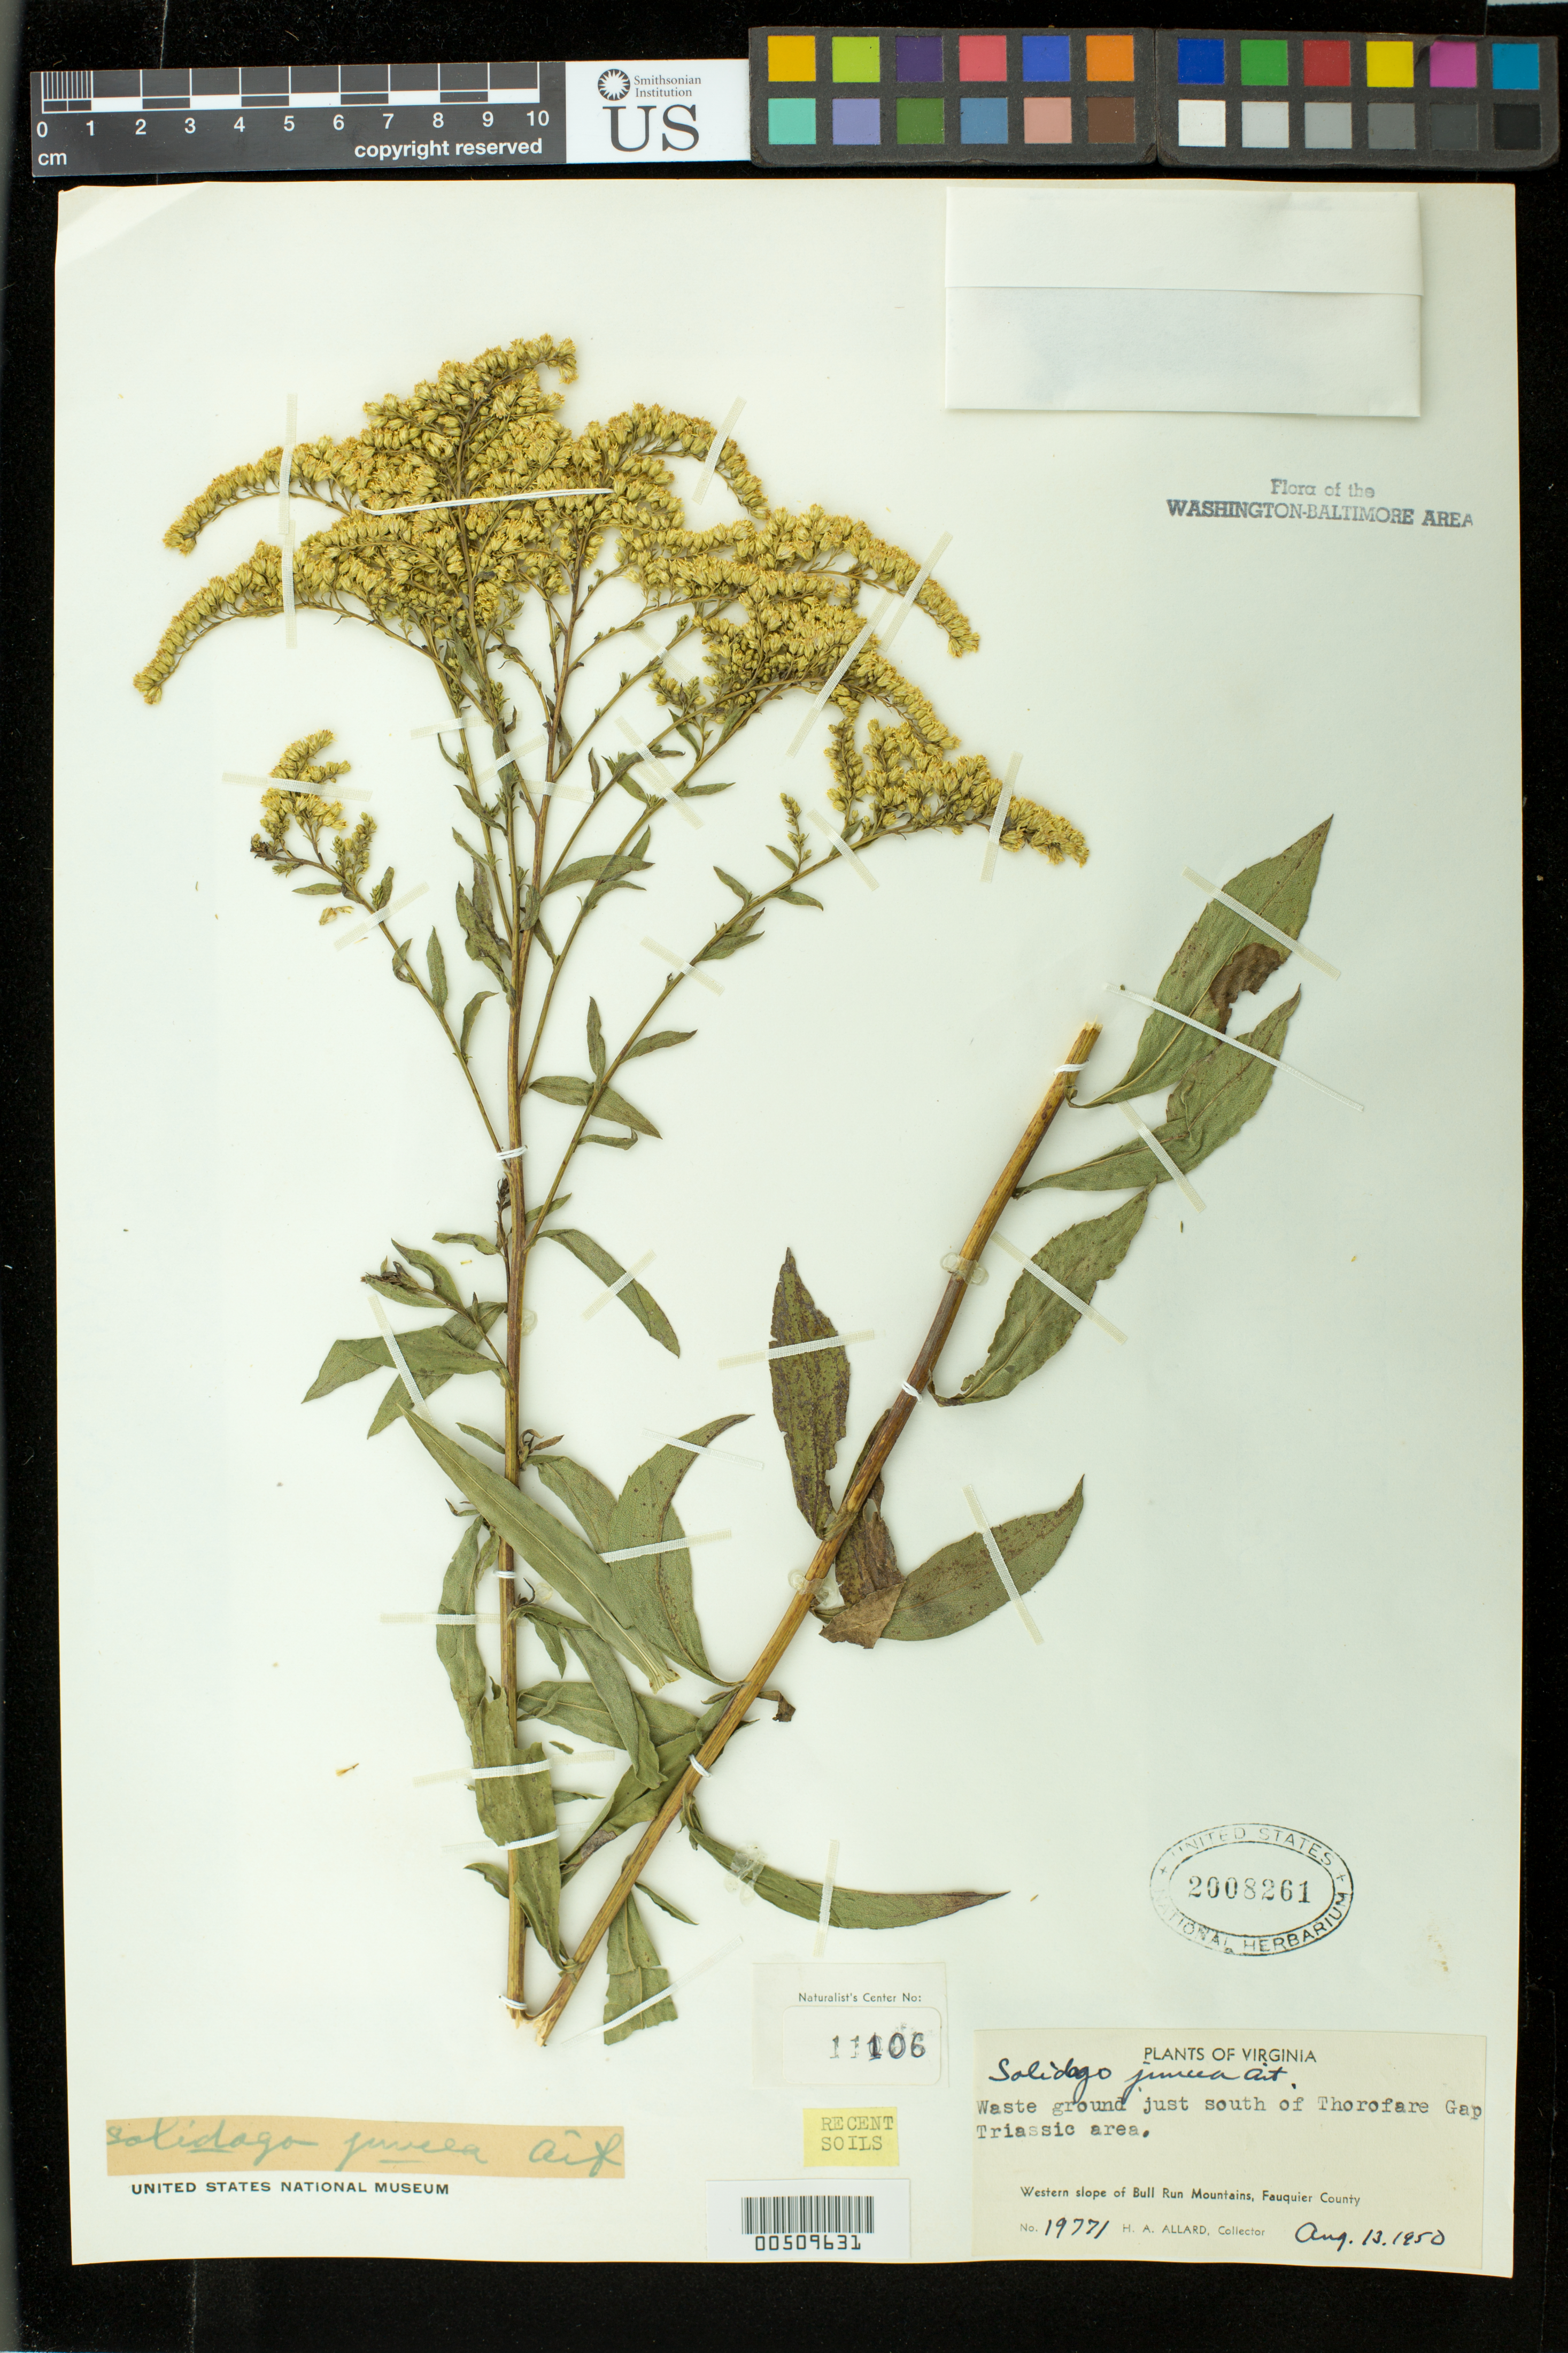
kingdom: Plantae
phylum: Tracheophyta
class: Magnoliopsida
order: Asterales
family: Asteraceae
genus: Solidago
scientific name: Solidago juncea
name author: Aiton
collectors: H. A. Allard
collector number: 19771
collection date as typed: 13 Aug 1950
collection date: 1950-08-13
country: United States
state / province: Virginia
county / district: Fauquier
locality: Bull Run Mts., S of Thorofare Gap Bull Run Mts.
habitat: waste ground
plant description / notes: Specimens returned from Naturalist Center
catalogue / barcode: US 2008261